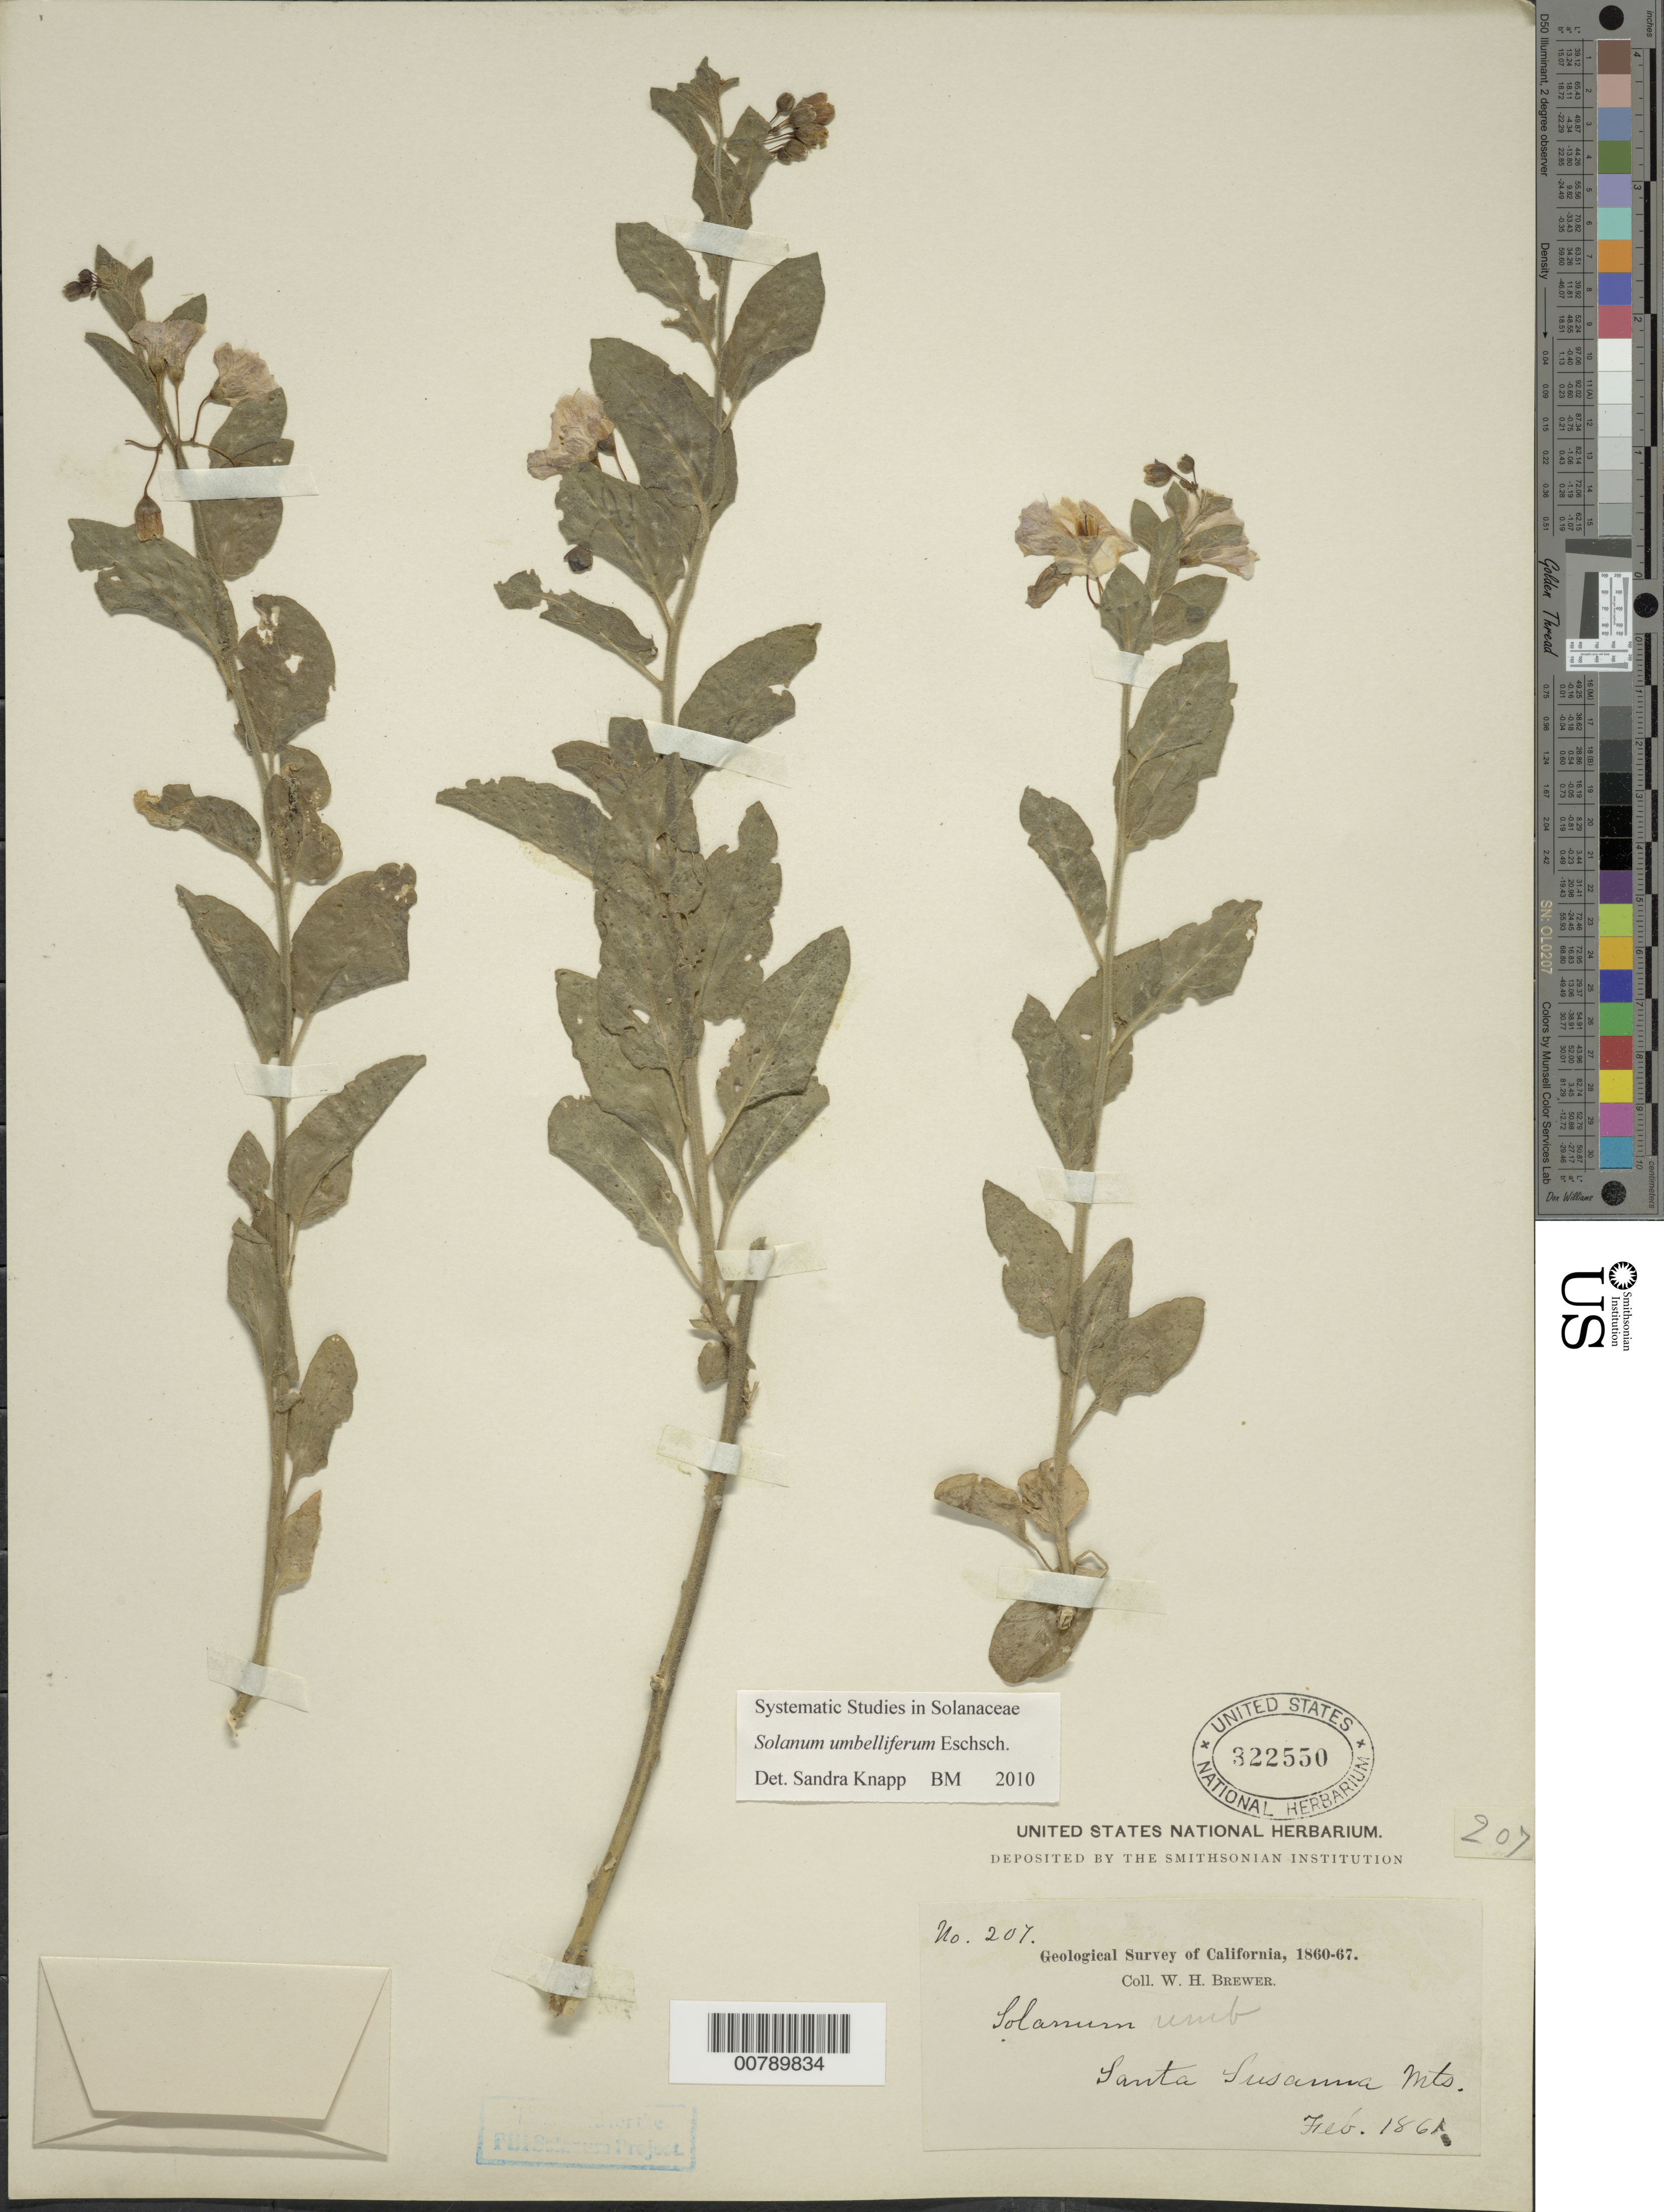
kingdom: Plantae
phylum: Tracheophyta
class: Magnoliopsida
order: Solanales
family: Solanaceae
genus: Solanum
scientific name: Solanum umbelliferum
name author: Eschsch.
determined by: Knapp, S. D.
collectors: W. H. Brewer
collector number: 207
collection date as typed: Feb 1861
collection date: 1861-02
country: United States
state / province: California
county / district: Los Angeles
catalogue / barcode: US 322550